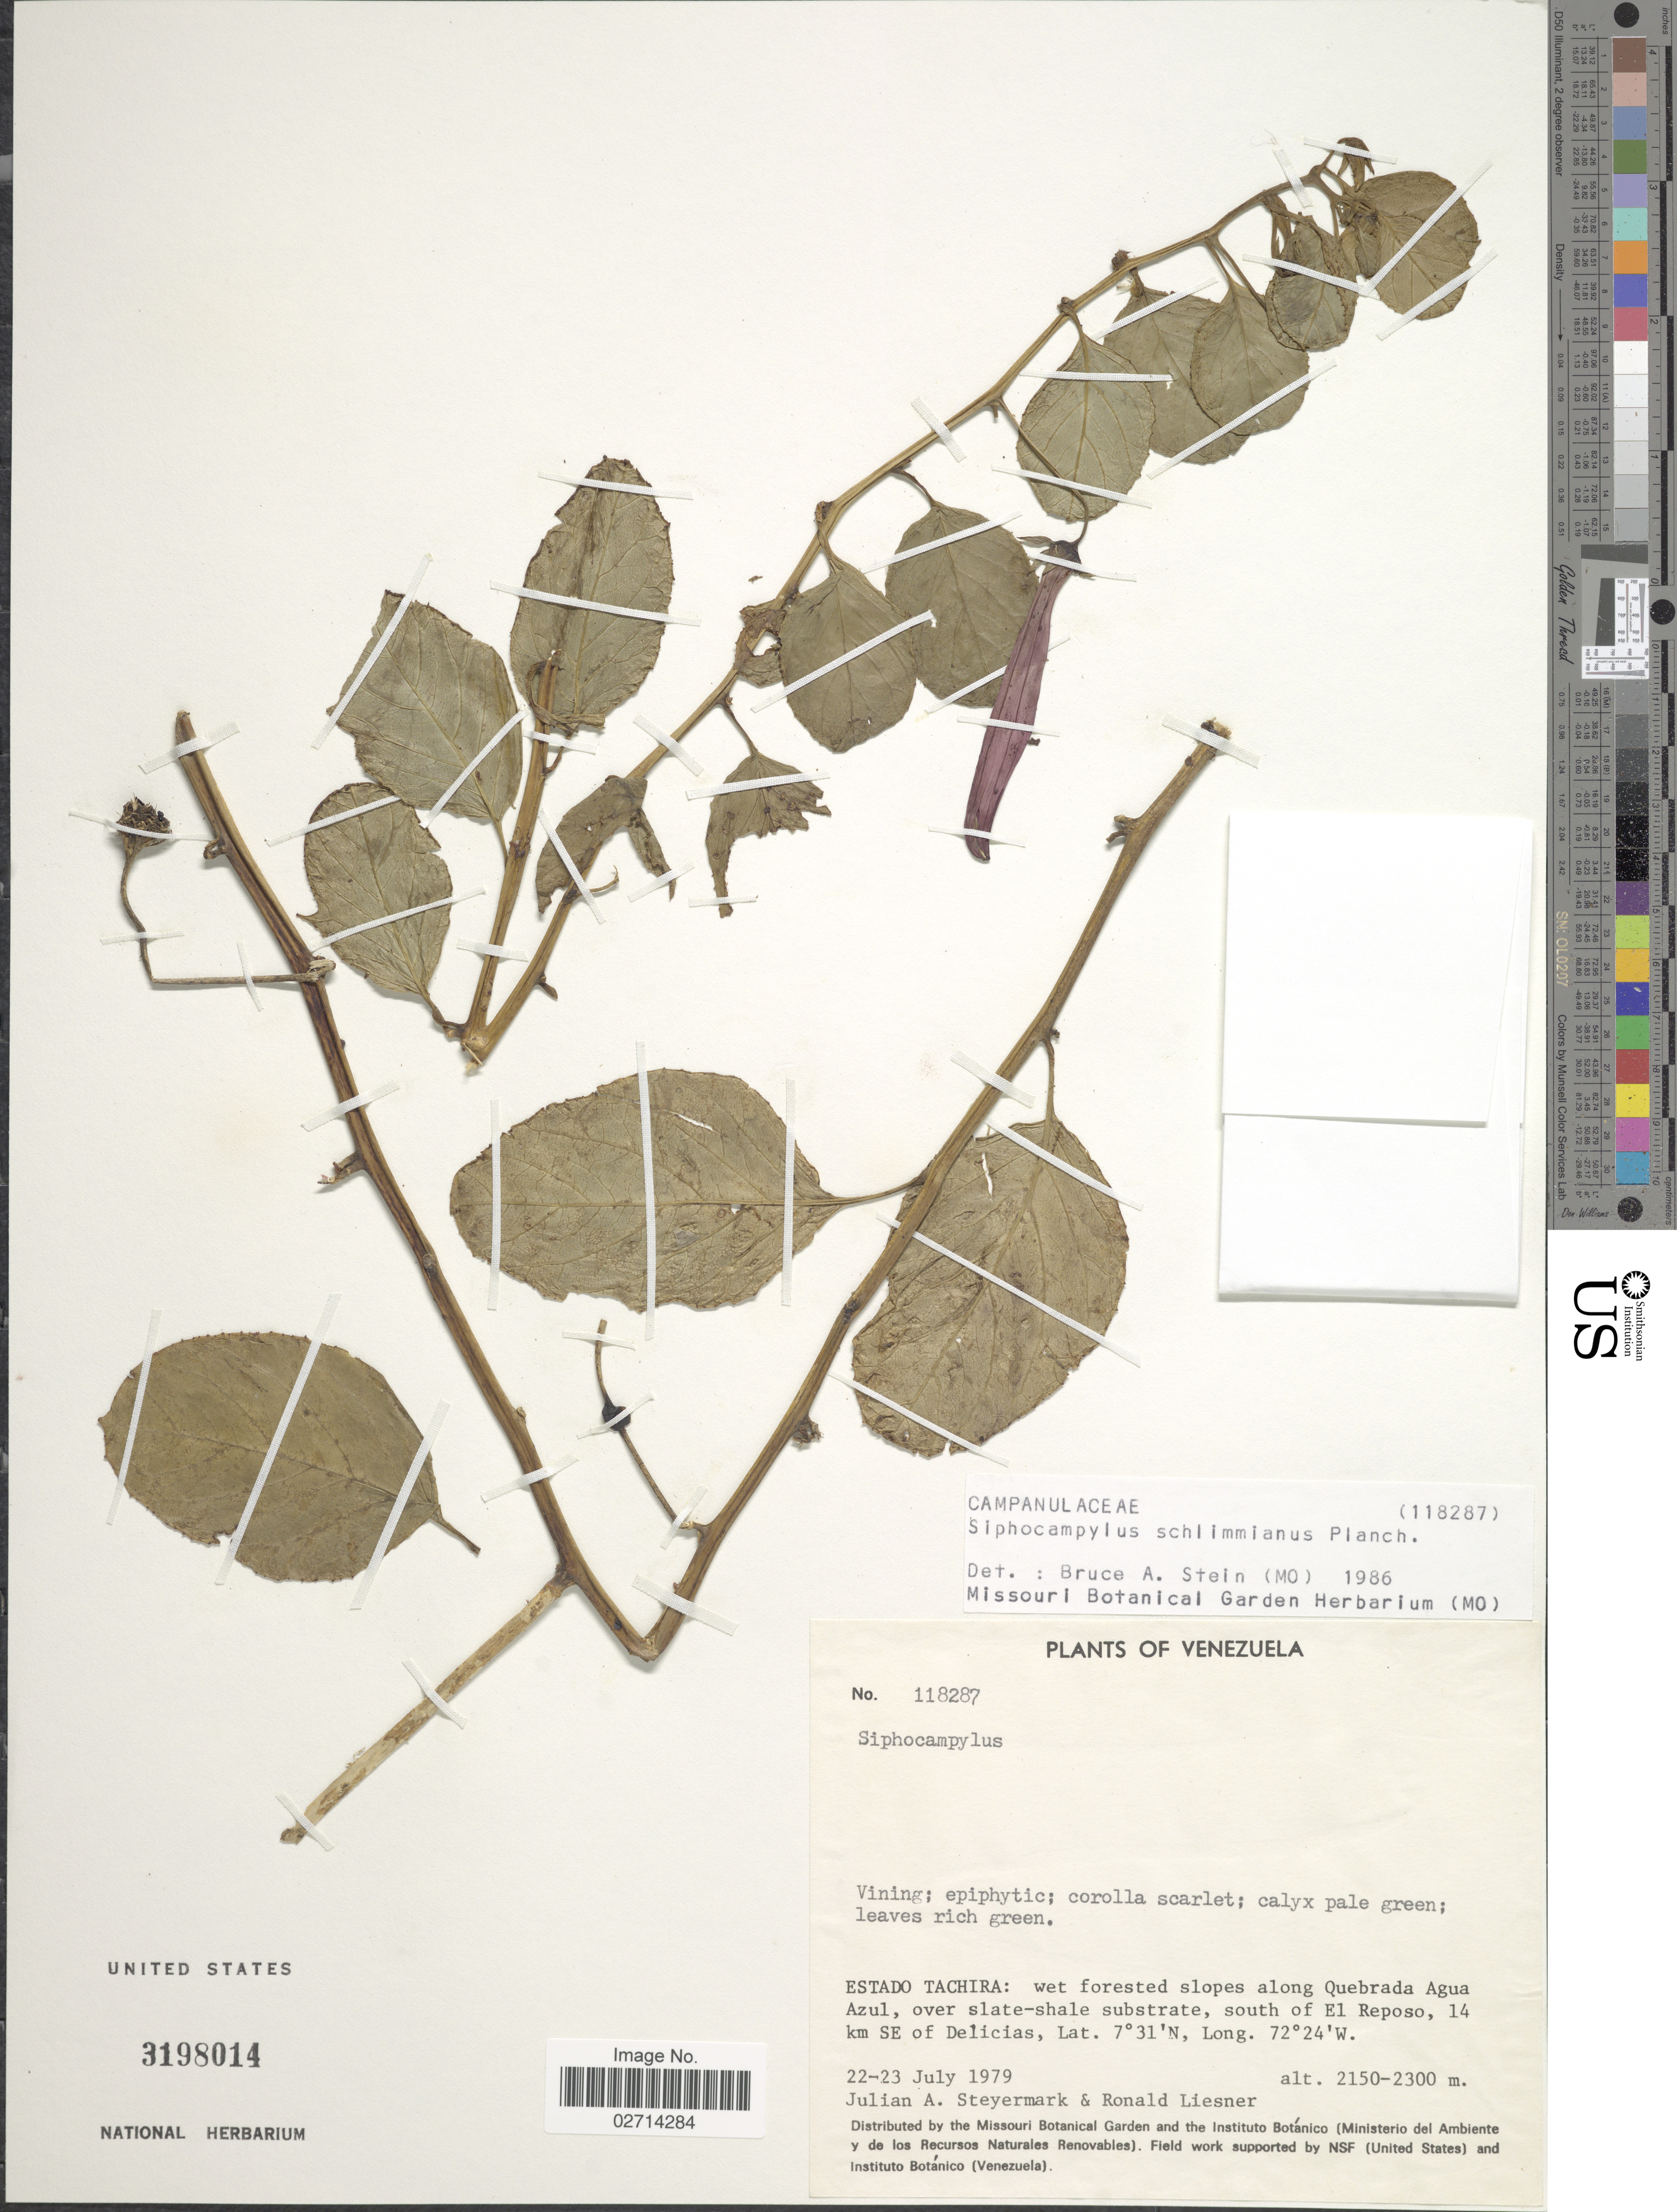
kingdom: Plantae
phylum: Tracheophyta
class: Magnoliopsida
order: Asterales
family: Campanulaceae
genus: Siphocampylus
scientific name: Siphocampylus schlimianus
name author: Planch.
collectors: J. Steyermark & R. L. Liesner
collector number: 118287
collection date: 1979-07-22/1979-07-23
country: Venezuela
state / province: Tachira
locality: Wet forested slopes along Quebrada Agua Azul, over slat-shale substrate, south of El Reposo, 14 km SE of Delicias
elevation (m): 2150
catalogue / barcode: US 3198014